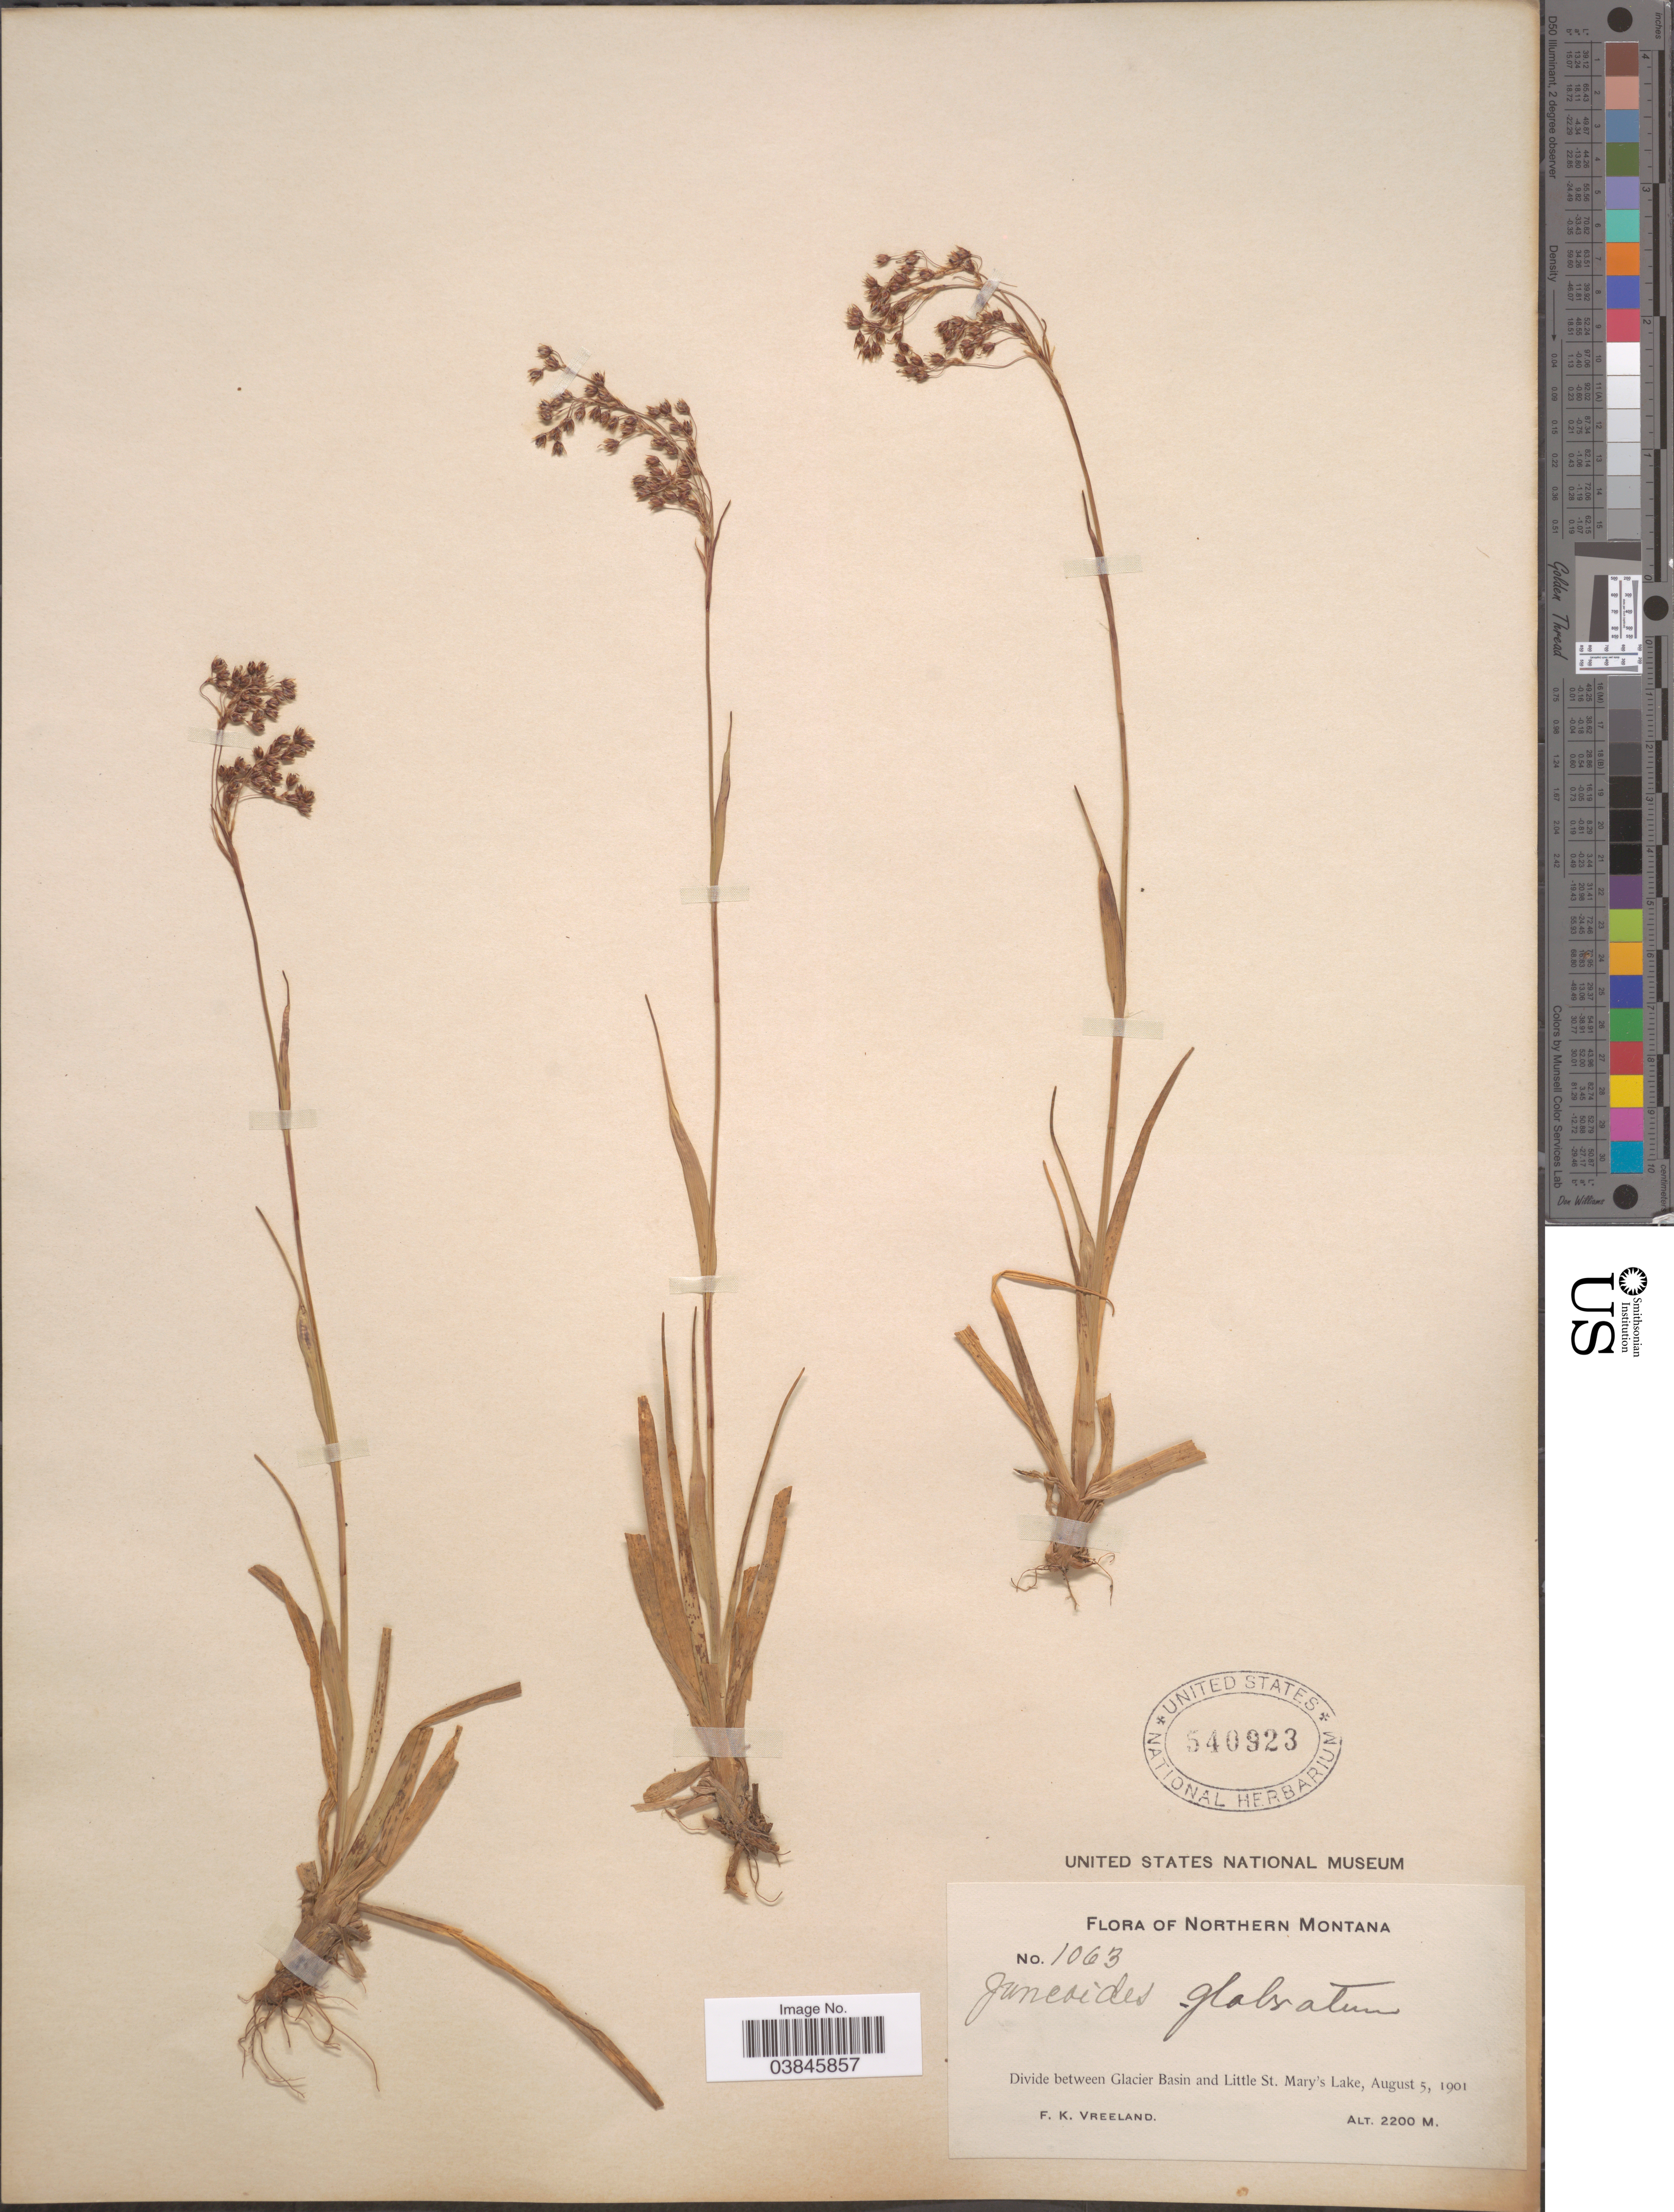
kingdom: Plantae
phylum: Tracheophyta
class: Liliopsida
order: Poales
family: Juncaceae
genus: Luzula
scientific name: Luzula glabrata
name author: (Hoppe) Desv.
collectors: F. Vreeland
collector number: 1063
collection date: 1901-08-05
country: United States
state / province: Montana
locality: Northern Montana. Divide between Glacier and Little St. Mary's Lake.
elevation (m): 2200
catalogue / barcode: US 540923